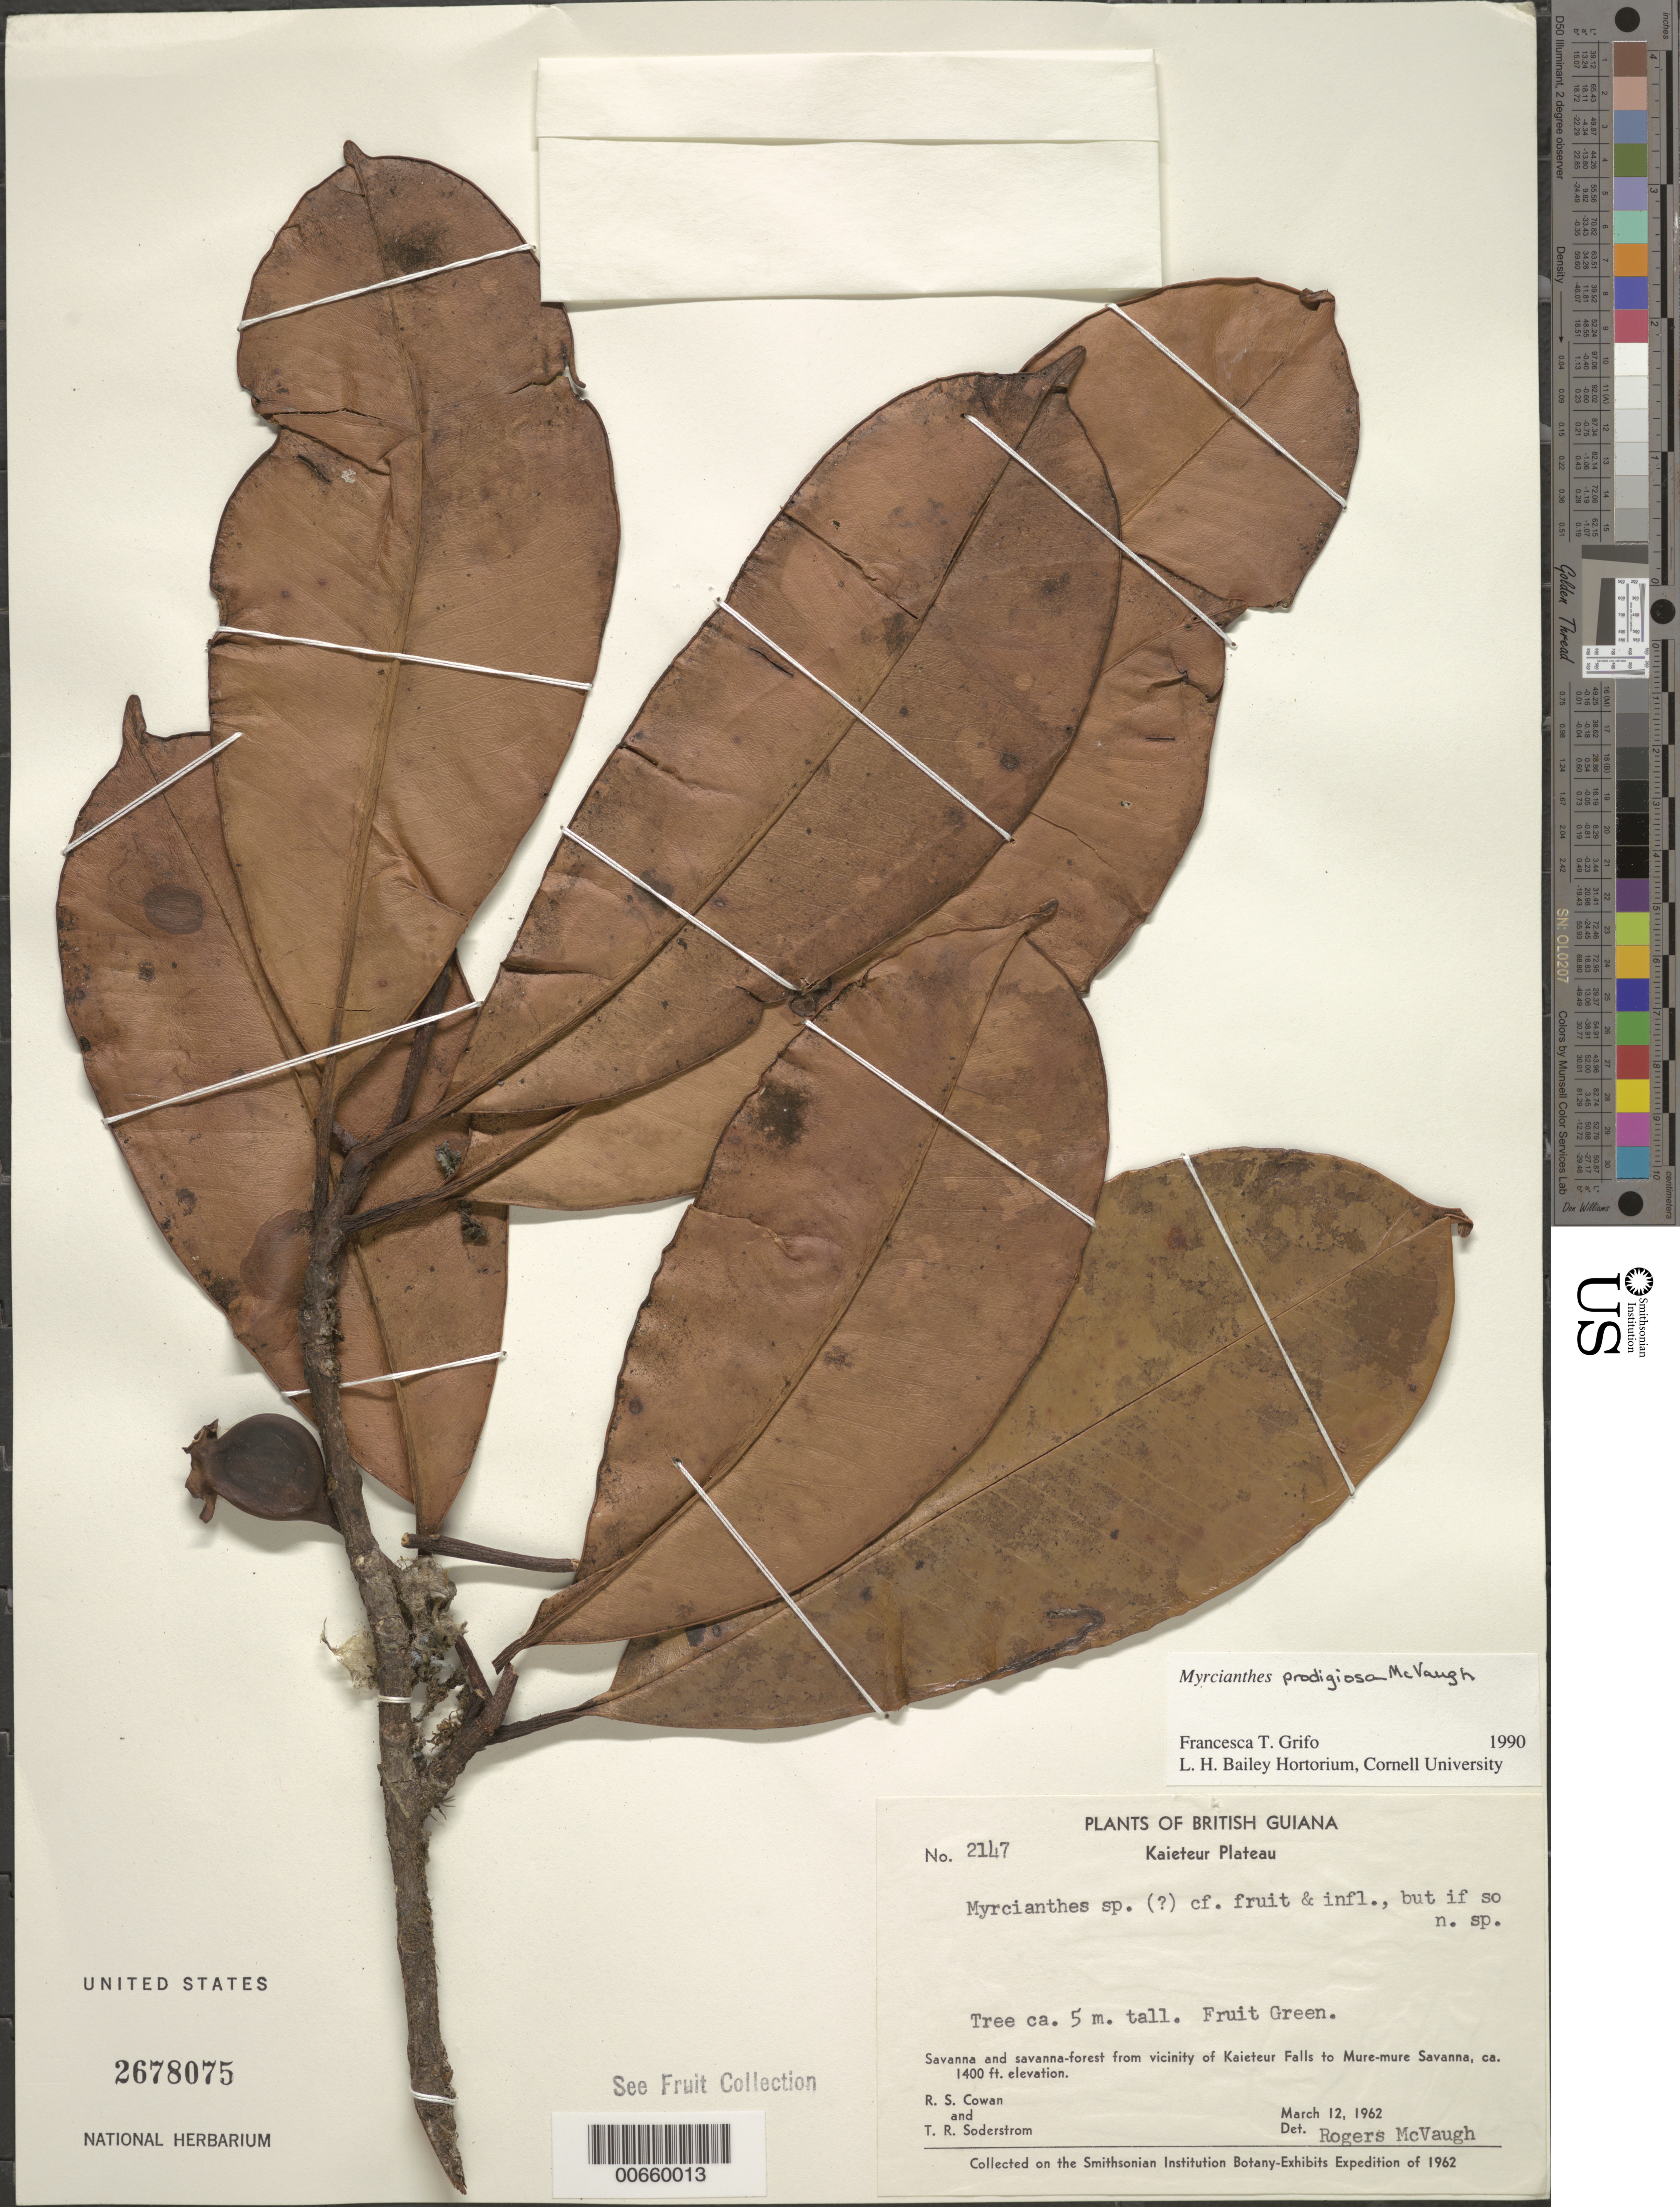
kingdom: Plantae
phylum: Tracheophyta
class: Magnoliopsida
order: Myrtales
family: Myrtaceae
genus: Myrcianthes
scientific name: Myrcianthes prodigiosa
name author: McVaugh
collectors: R. S. Cowan & T. R. Soderstrom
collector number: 2147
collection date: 1962-03-12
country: Guyana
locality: British Guiana, Kaieteur Plateau, Savanna and savanna-forest from vicinity of Kaieteur Falls to Mure-mure Savanna.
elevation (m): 427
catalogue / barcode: US 2678075